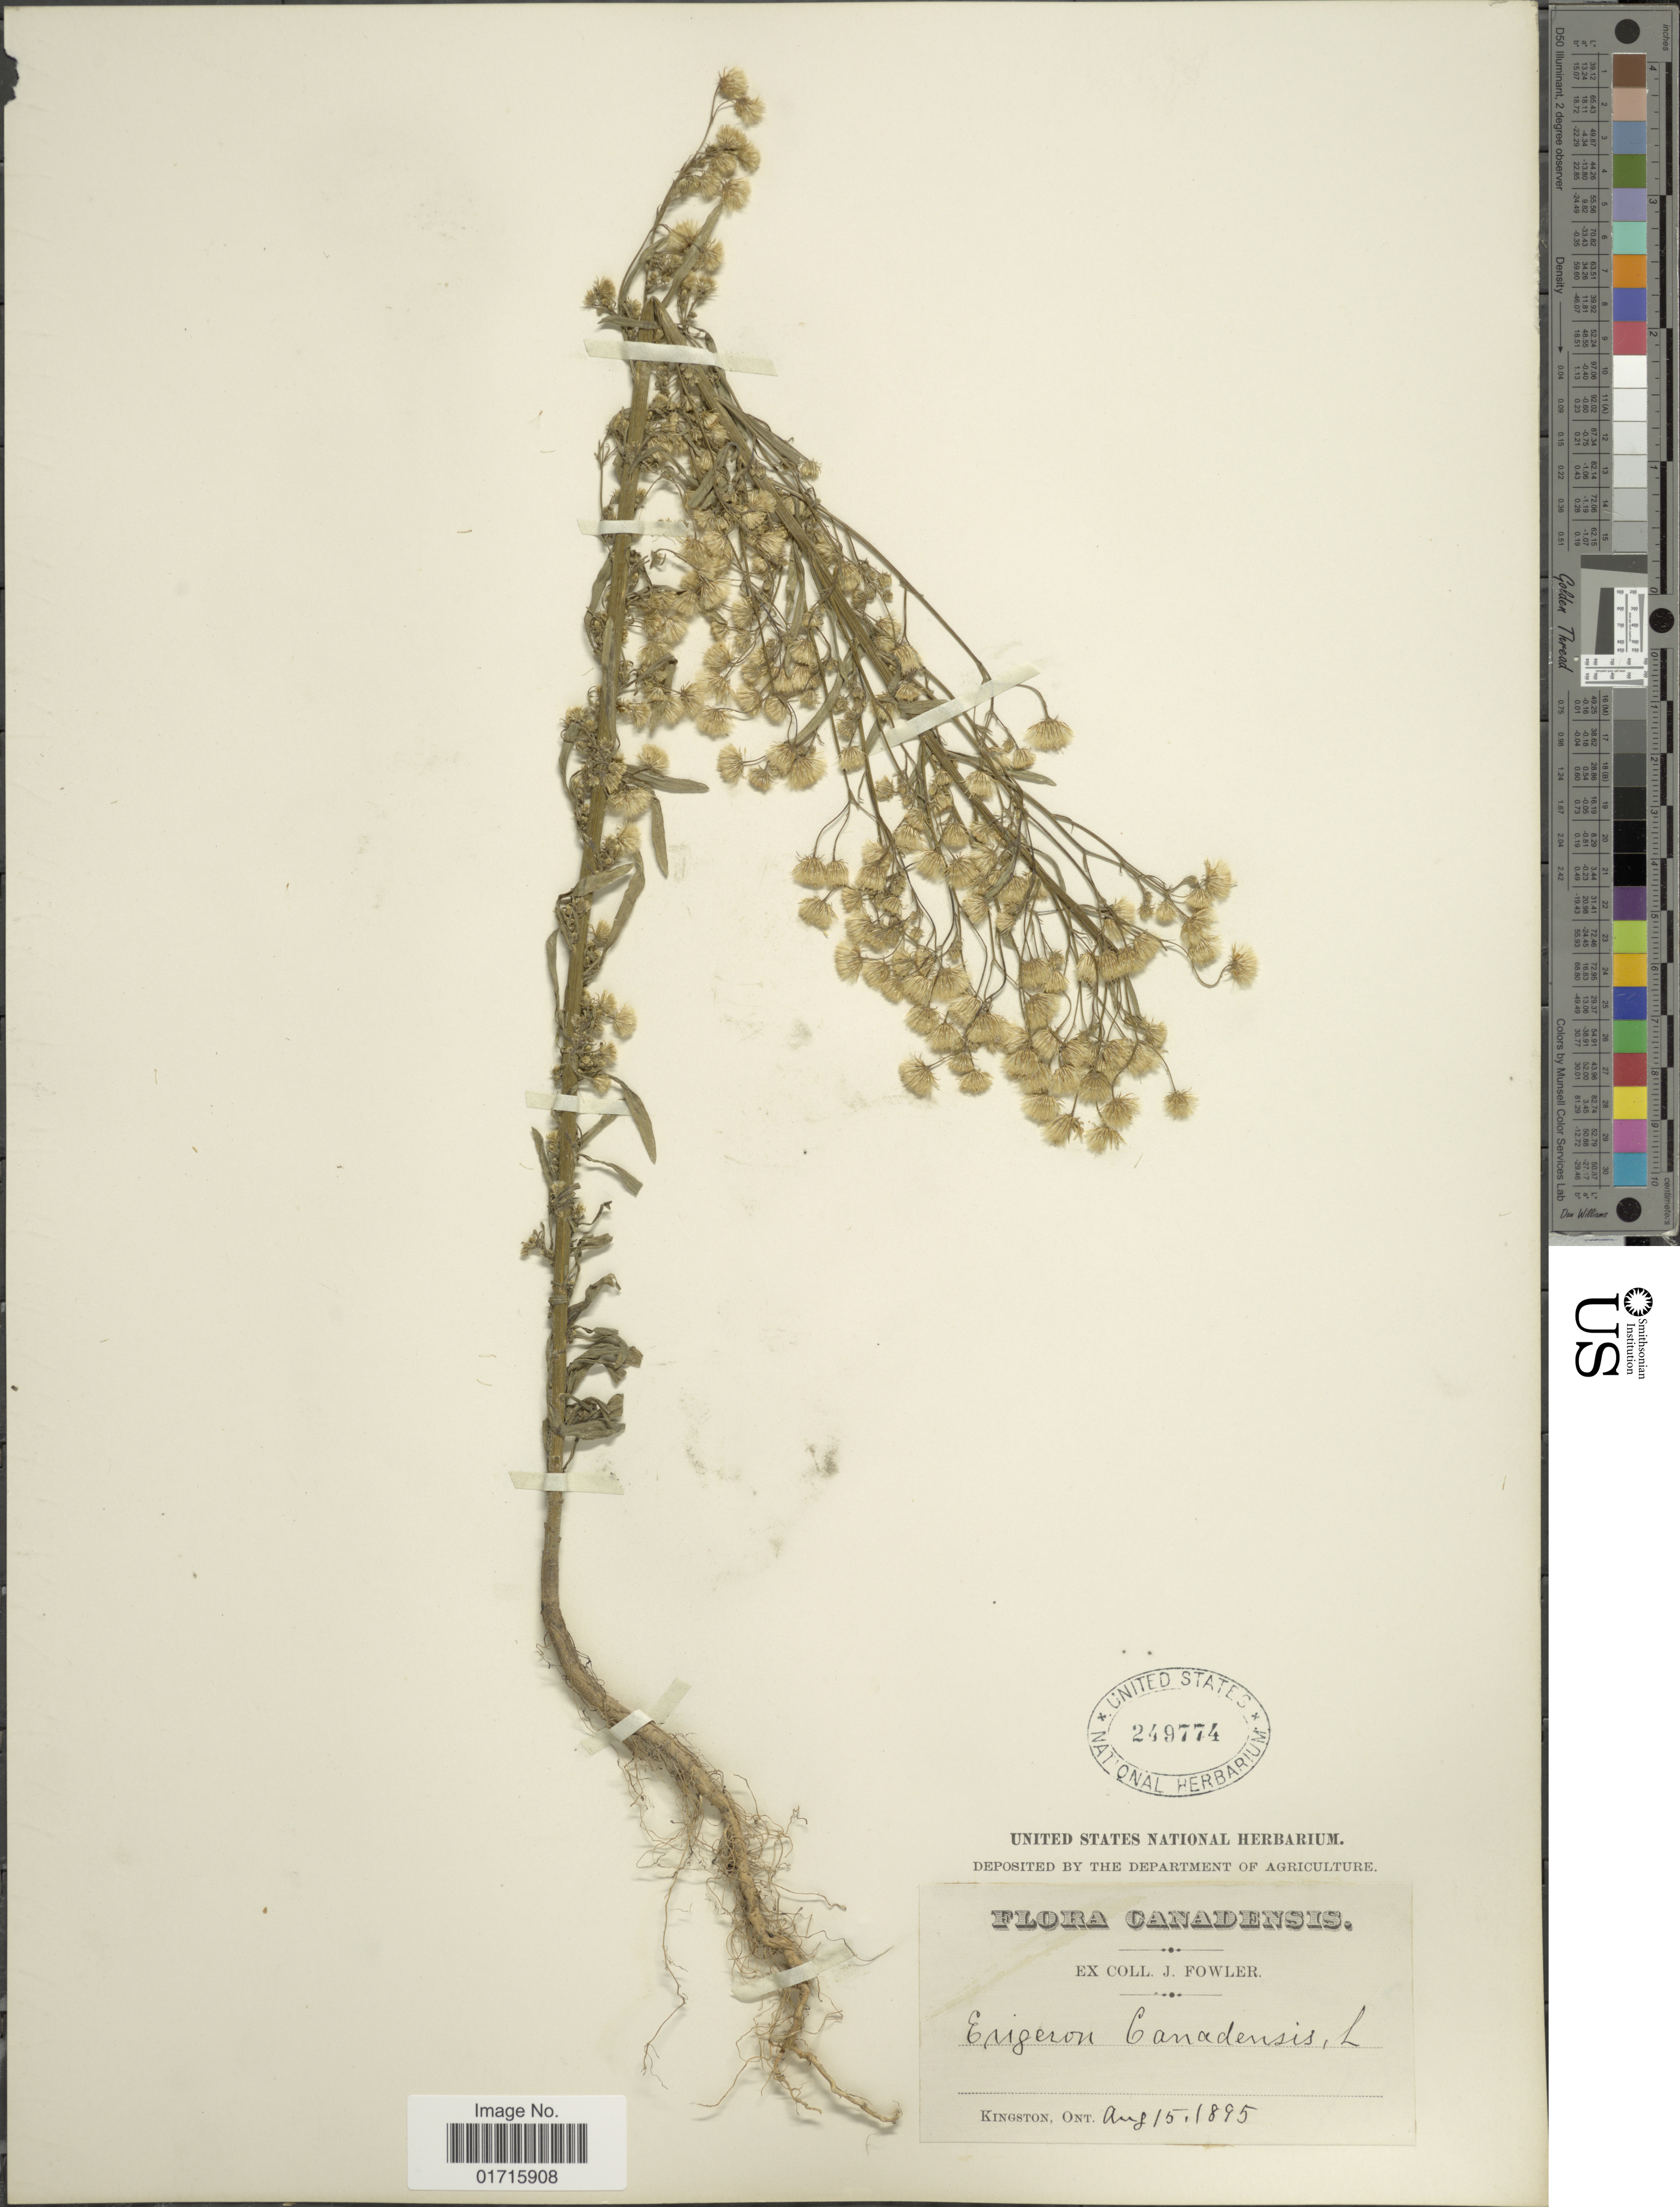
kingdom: Plantae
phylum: Tracheophyta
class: Magnoliopsida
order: Asterales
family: Asteraceae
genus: Conyza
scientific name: Conyza canadensis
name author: (L.) Cronq.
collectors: J. P. Fowler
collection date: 1895-08-15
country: Canada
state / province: Ontario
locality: Kingston, Ont. Canadensis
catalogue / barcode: US 249774